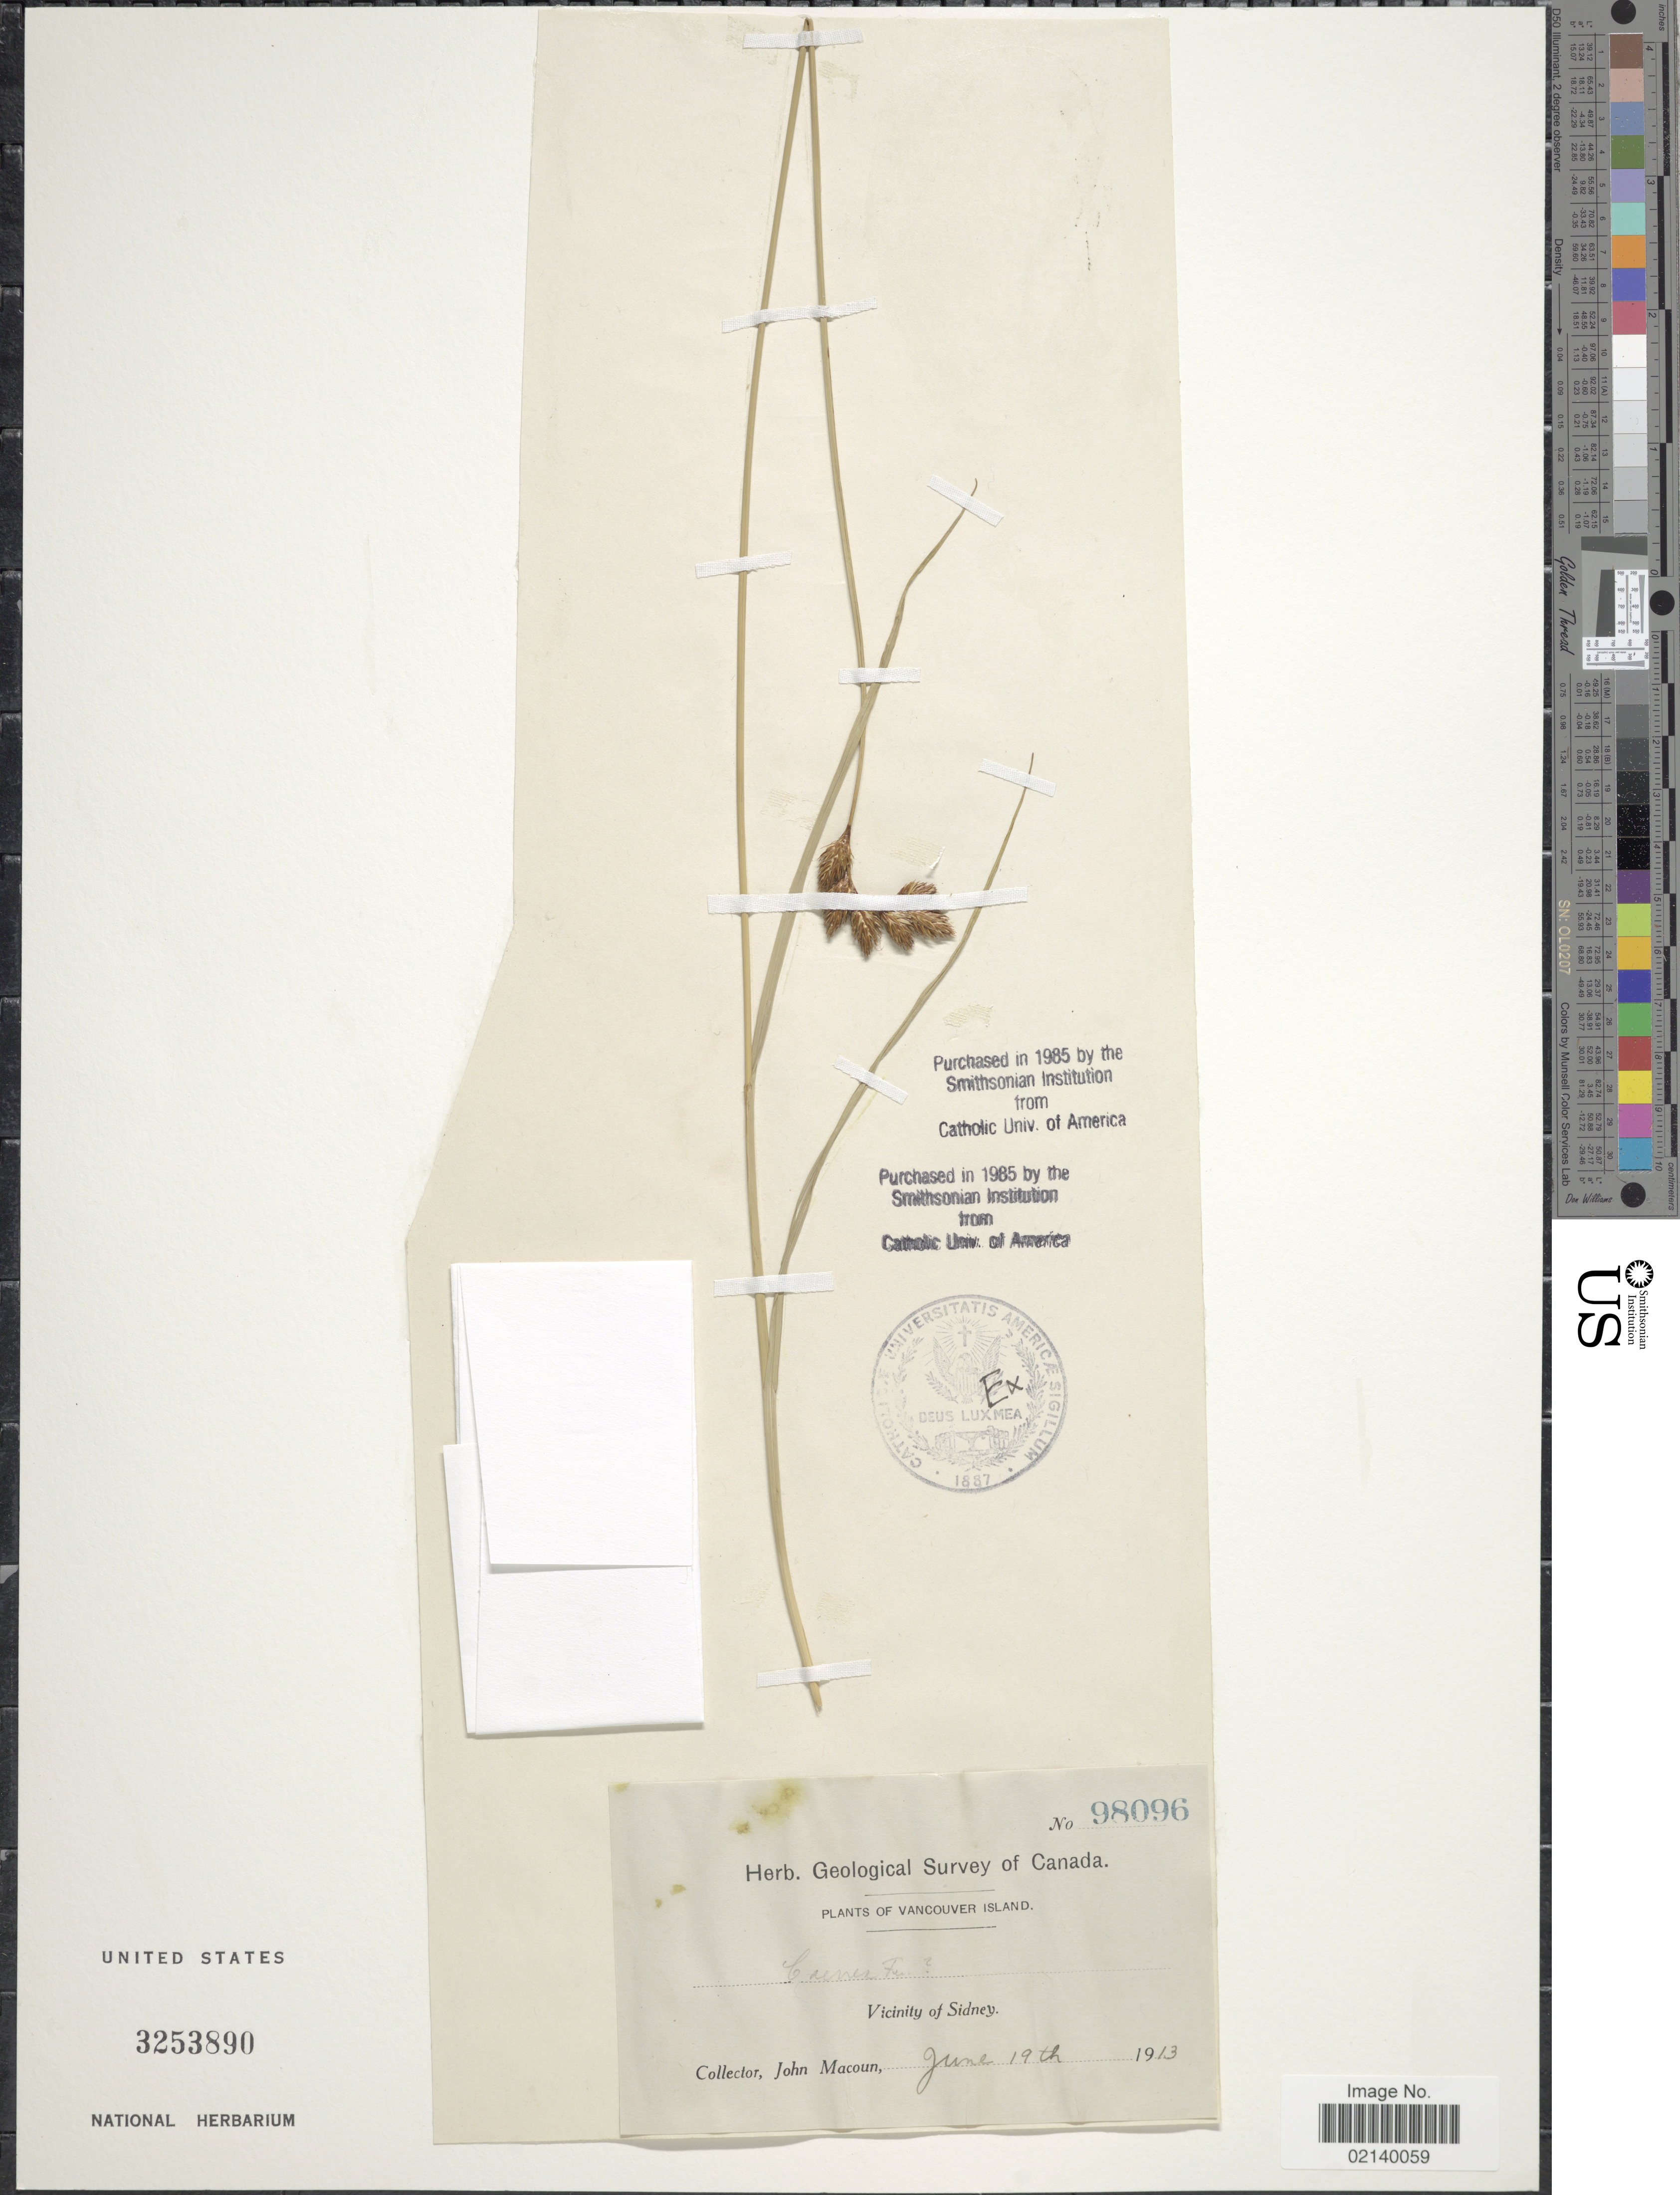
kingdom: Plantae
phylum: Tracheophyta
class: Liliopsida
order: Poales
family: Cyperaceae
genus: Carex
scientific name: Carex sp.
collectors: J. Macoun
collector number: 98096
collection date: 1913-06-19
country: Canada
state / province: British Columbia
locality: Vancouver Island, Vicinity of Sidney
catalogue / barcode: US 3253890